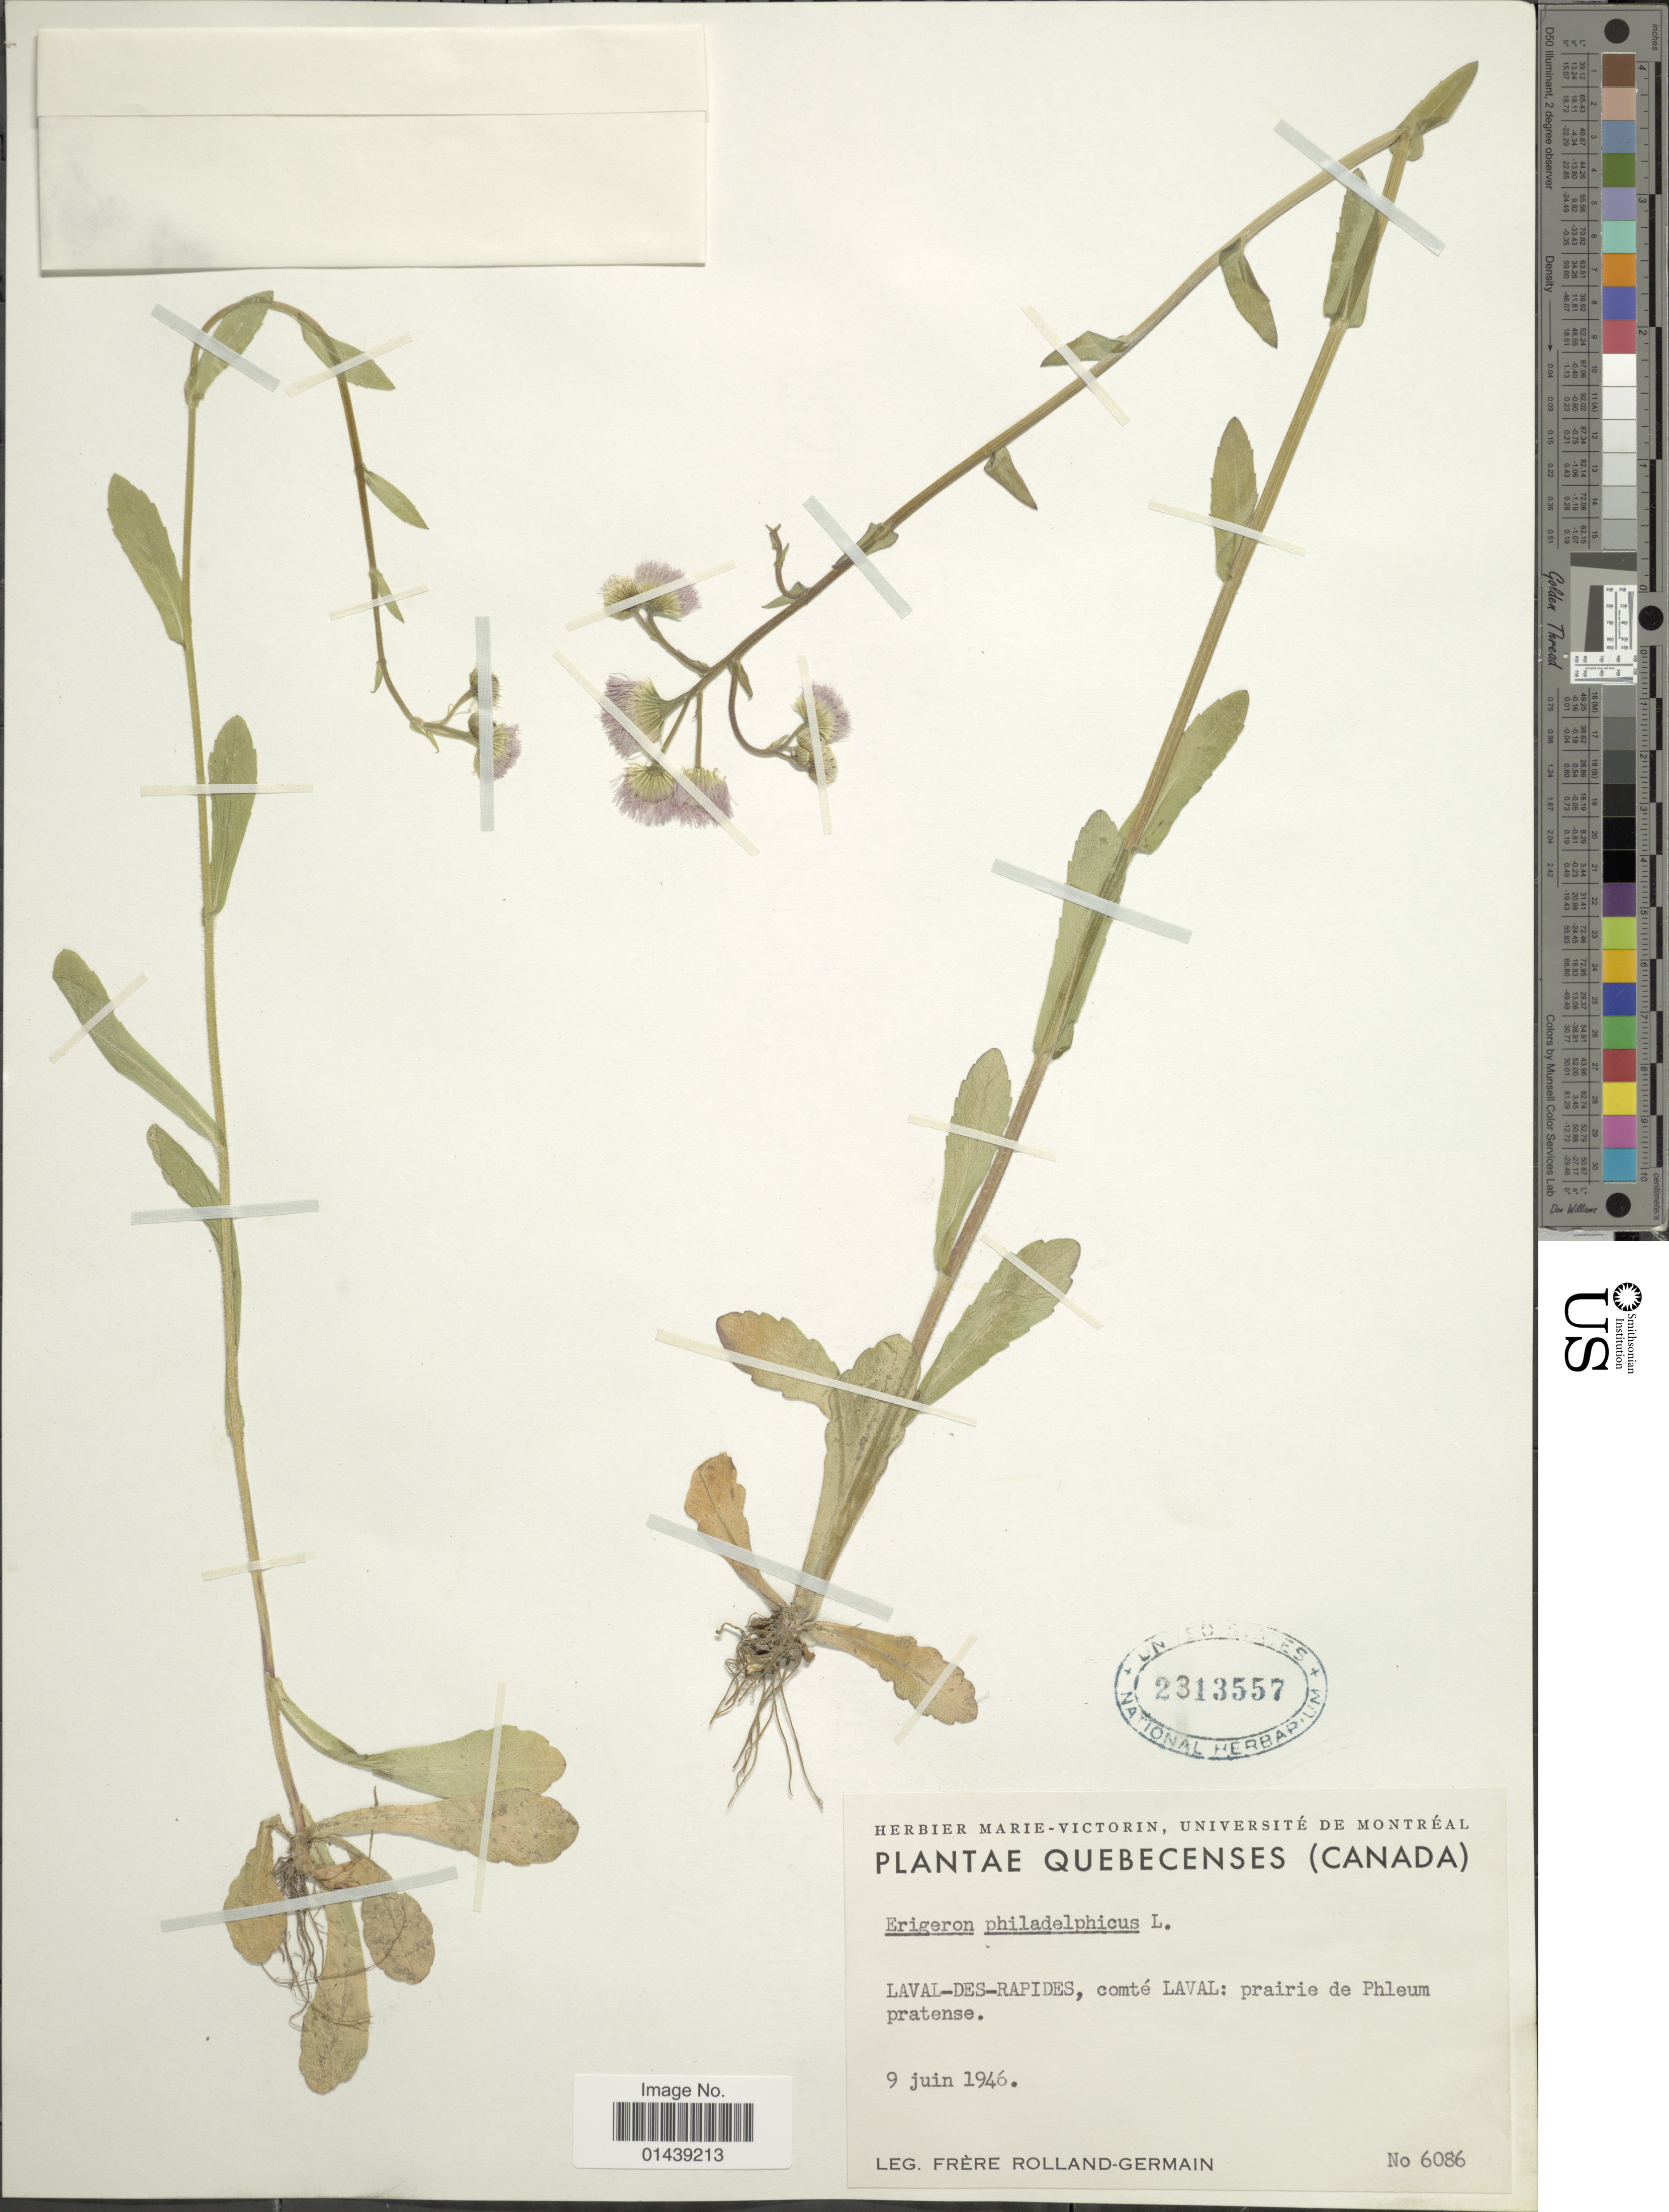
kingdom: Plantae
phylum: Tracheophyta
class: Magnoliopsida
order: Asterales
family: Asteraceae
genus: Erigeron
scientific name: Erigeron philadelphicus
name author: L.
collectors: Rolland-Germain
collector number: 6086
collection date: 1946-06-09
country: Canada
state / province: Quebec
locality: Laval-des-Rapides, comté Laval: prairie de Phleum pratense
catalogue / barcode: US 2313557